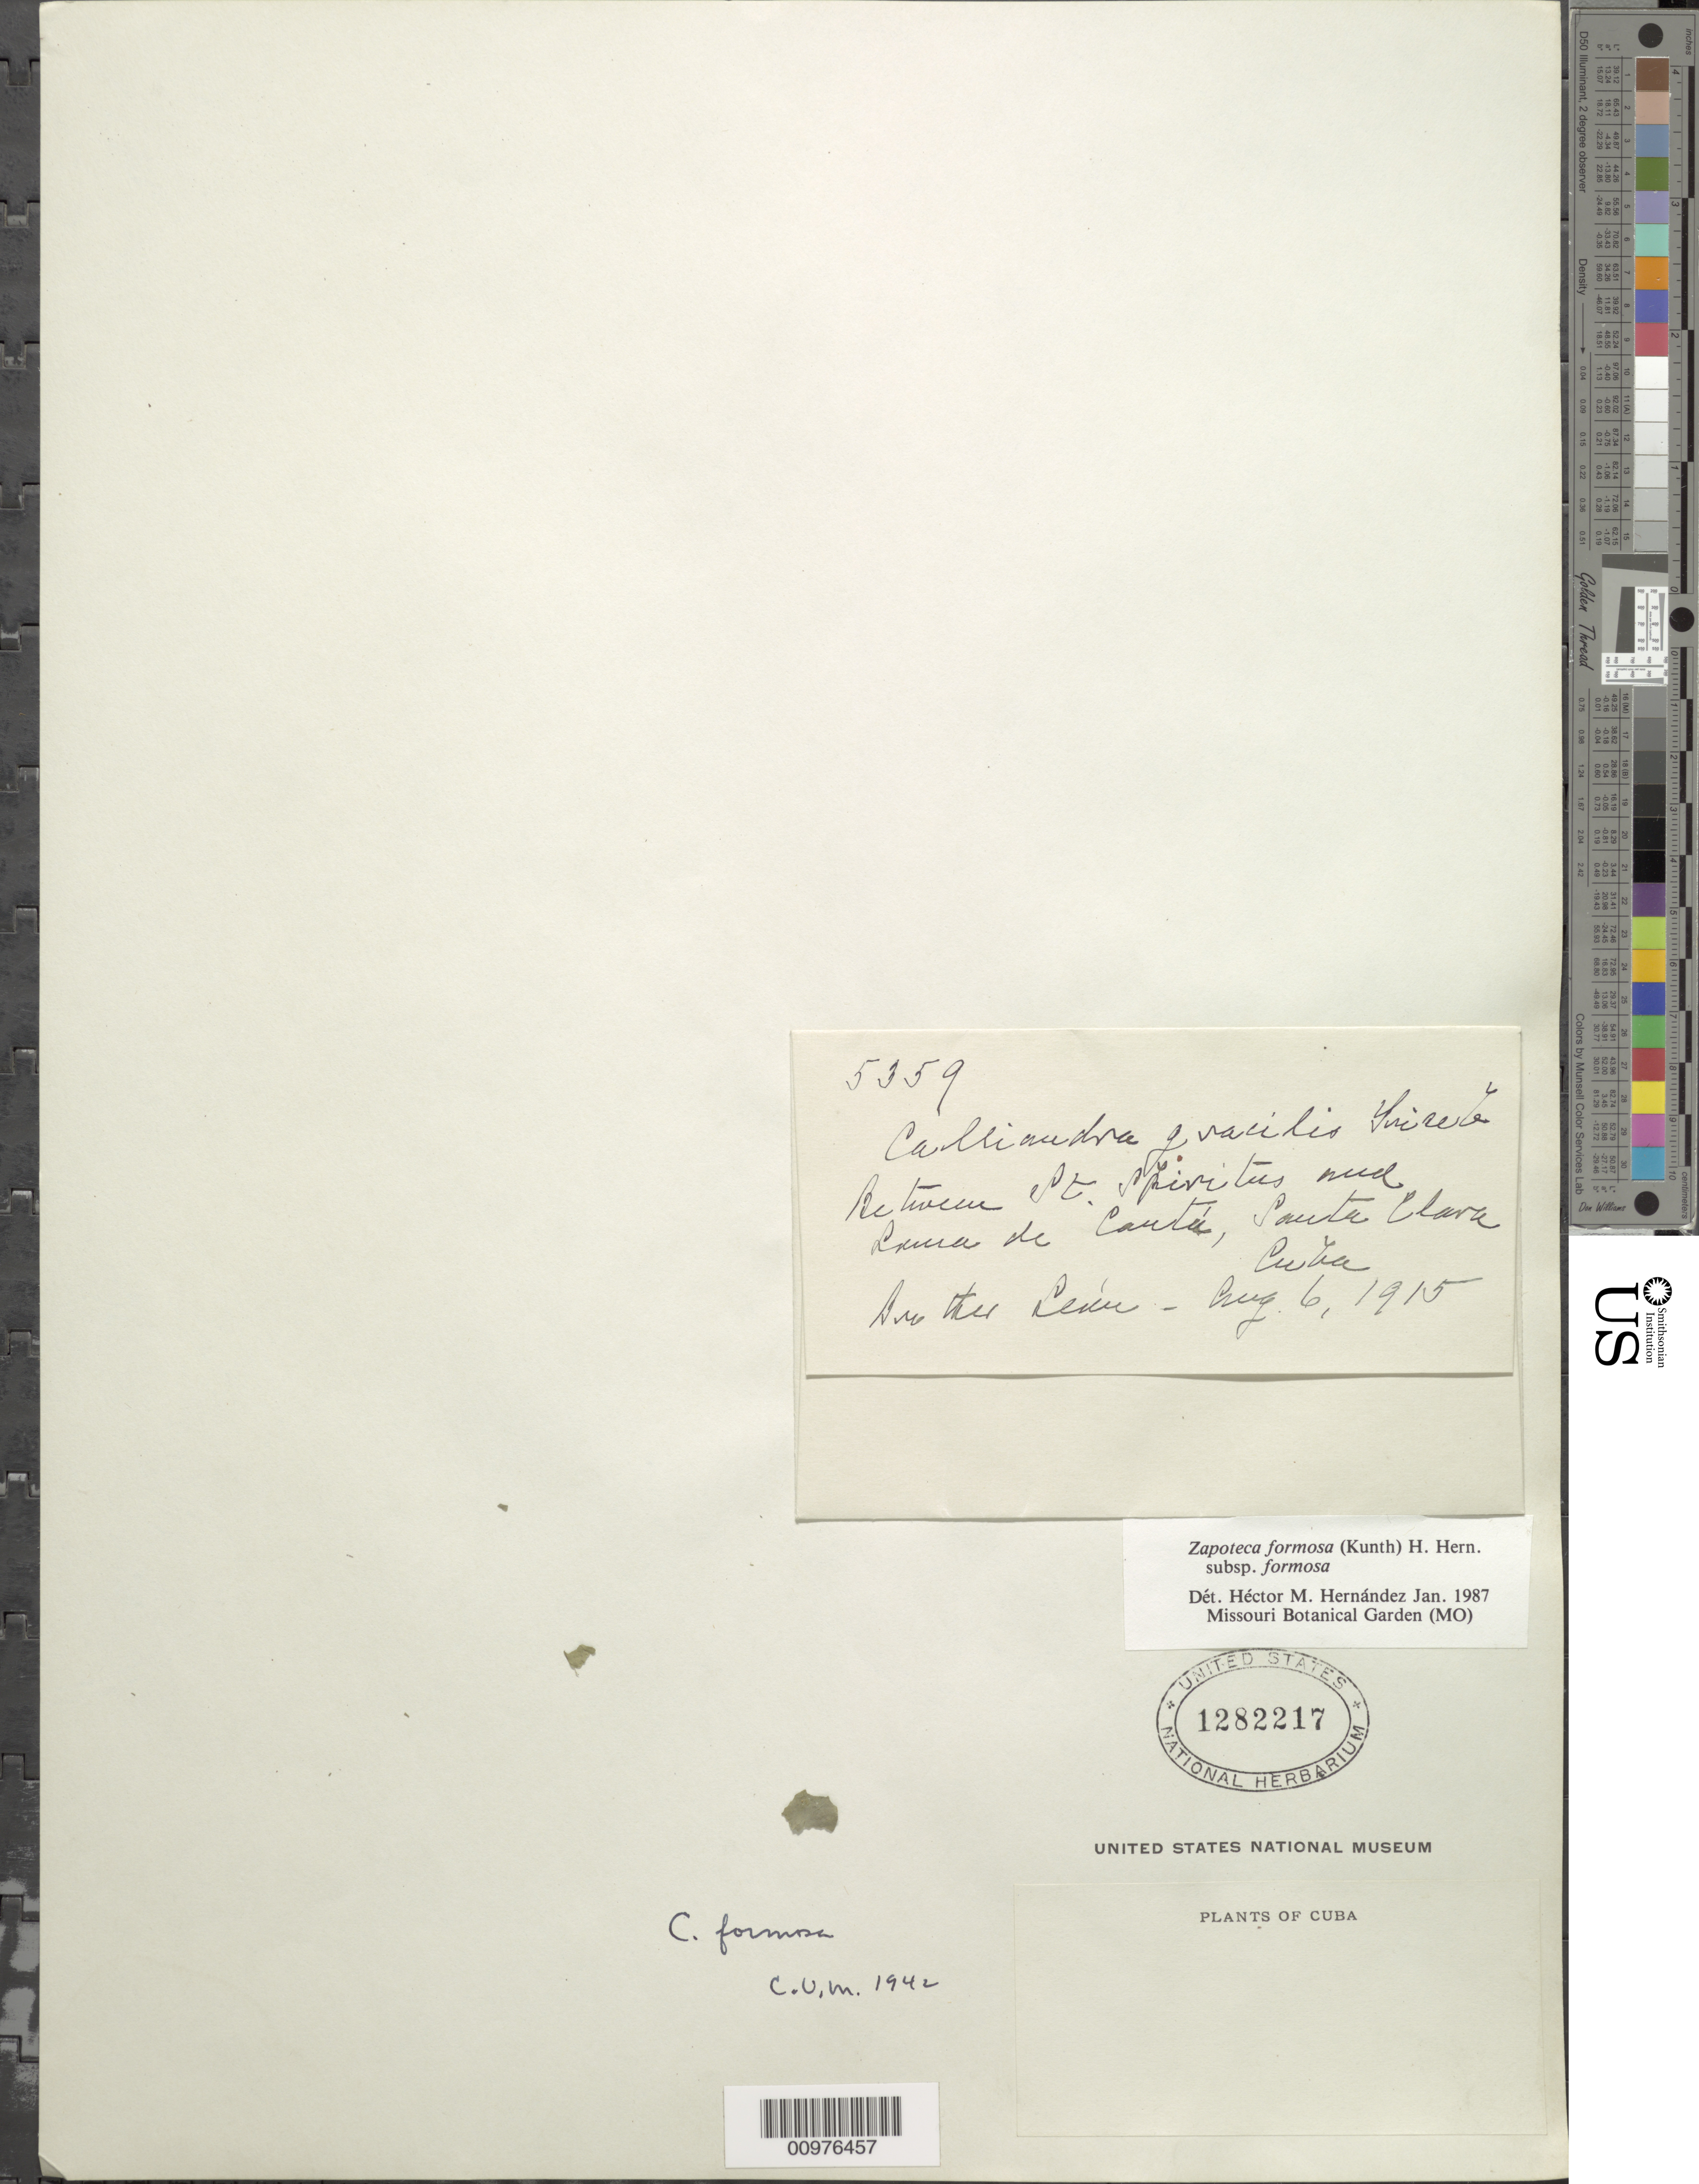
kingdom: Plantae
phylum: Tracheophyta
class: Magnoliopsida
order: Fabales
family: Fabaceae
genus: Zapoteca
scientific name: Zapoteca formosa subsp. formosa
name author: (Kunth) H.M. Hern.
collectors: Levin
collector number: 5359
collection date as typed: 06 Aug 1915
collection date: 1915-08-06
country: Cuba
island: Cuba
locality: Between ST Spriritus and Laura de Carte, Santa Clara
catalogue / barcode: US 1282217